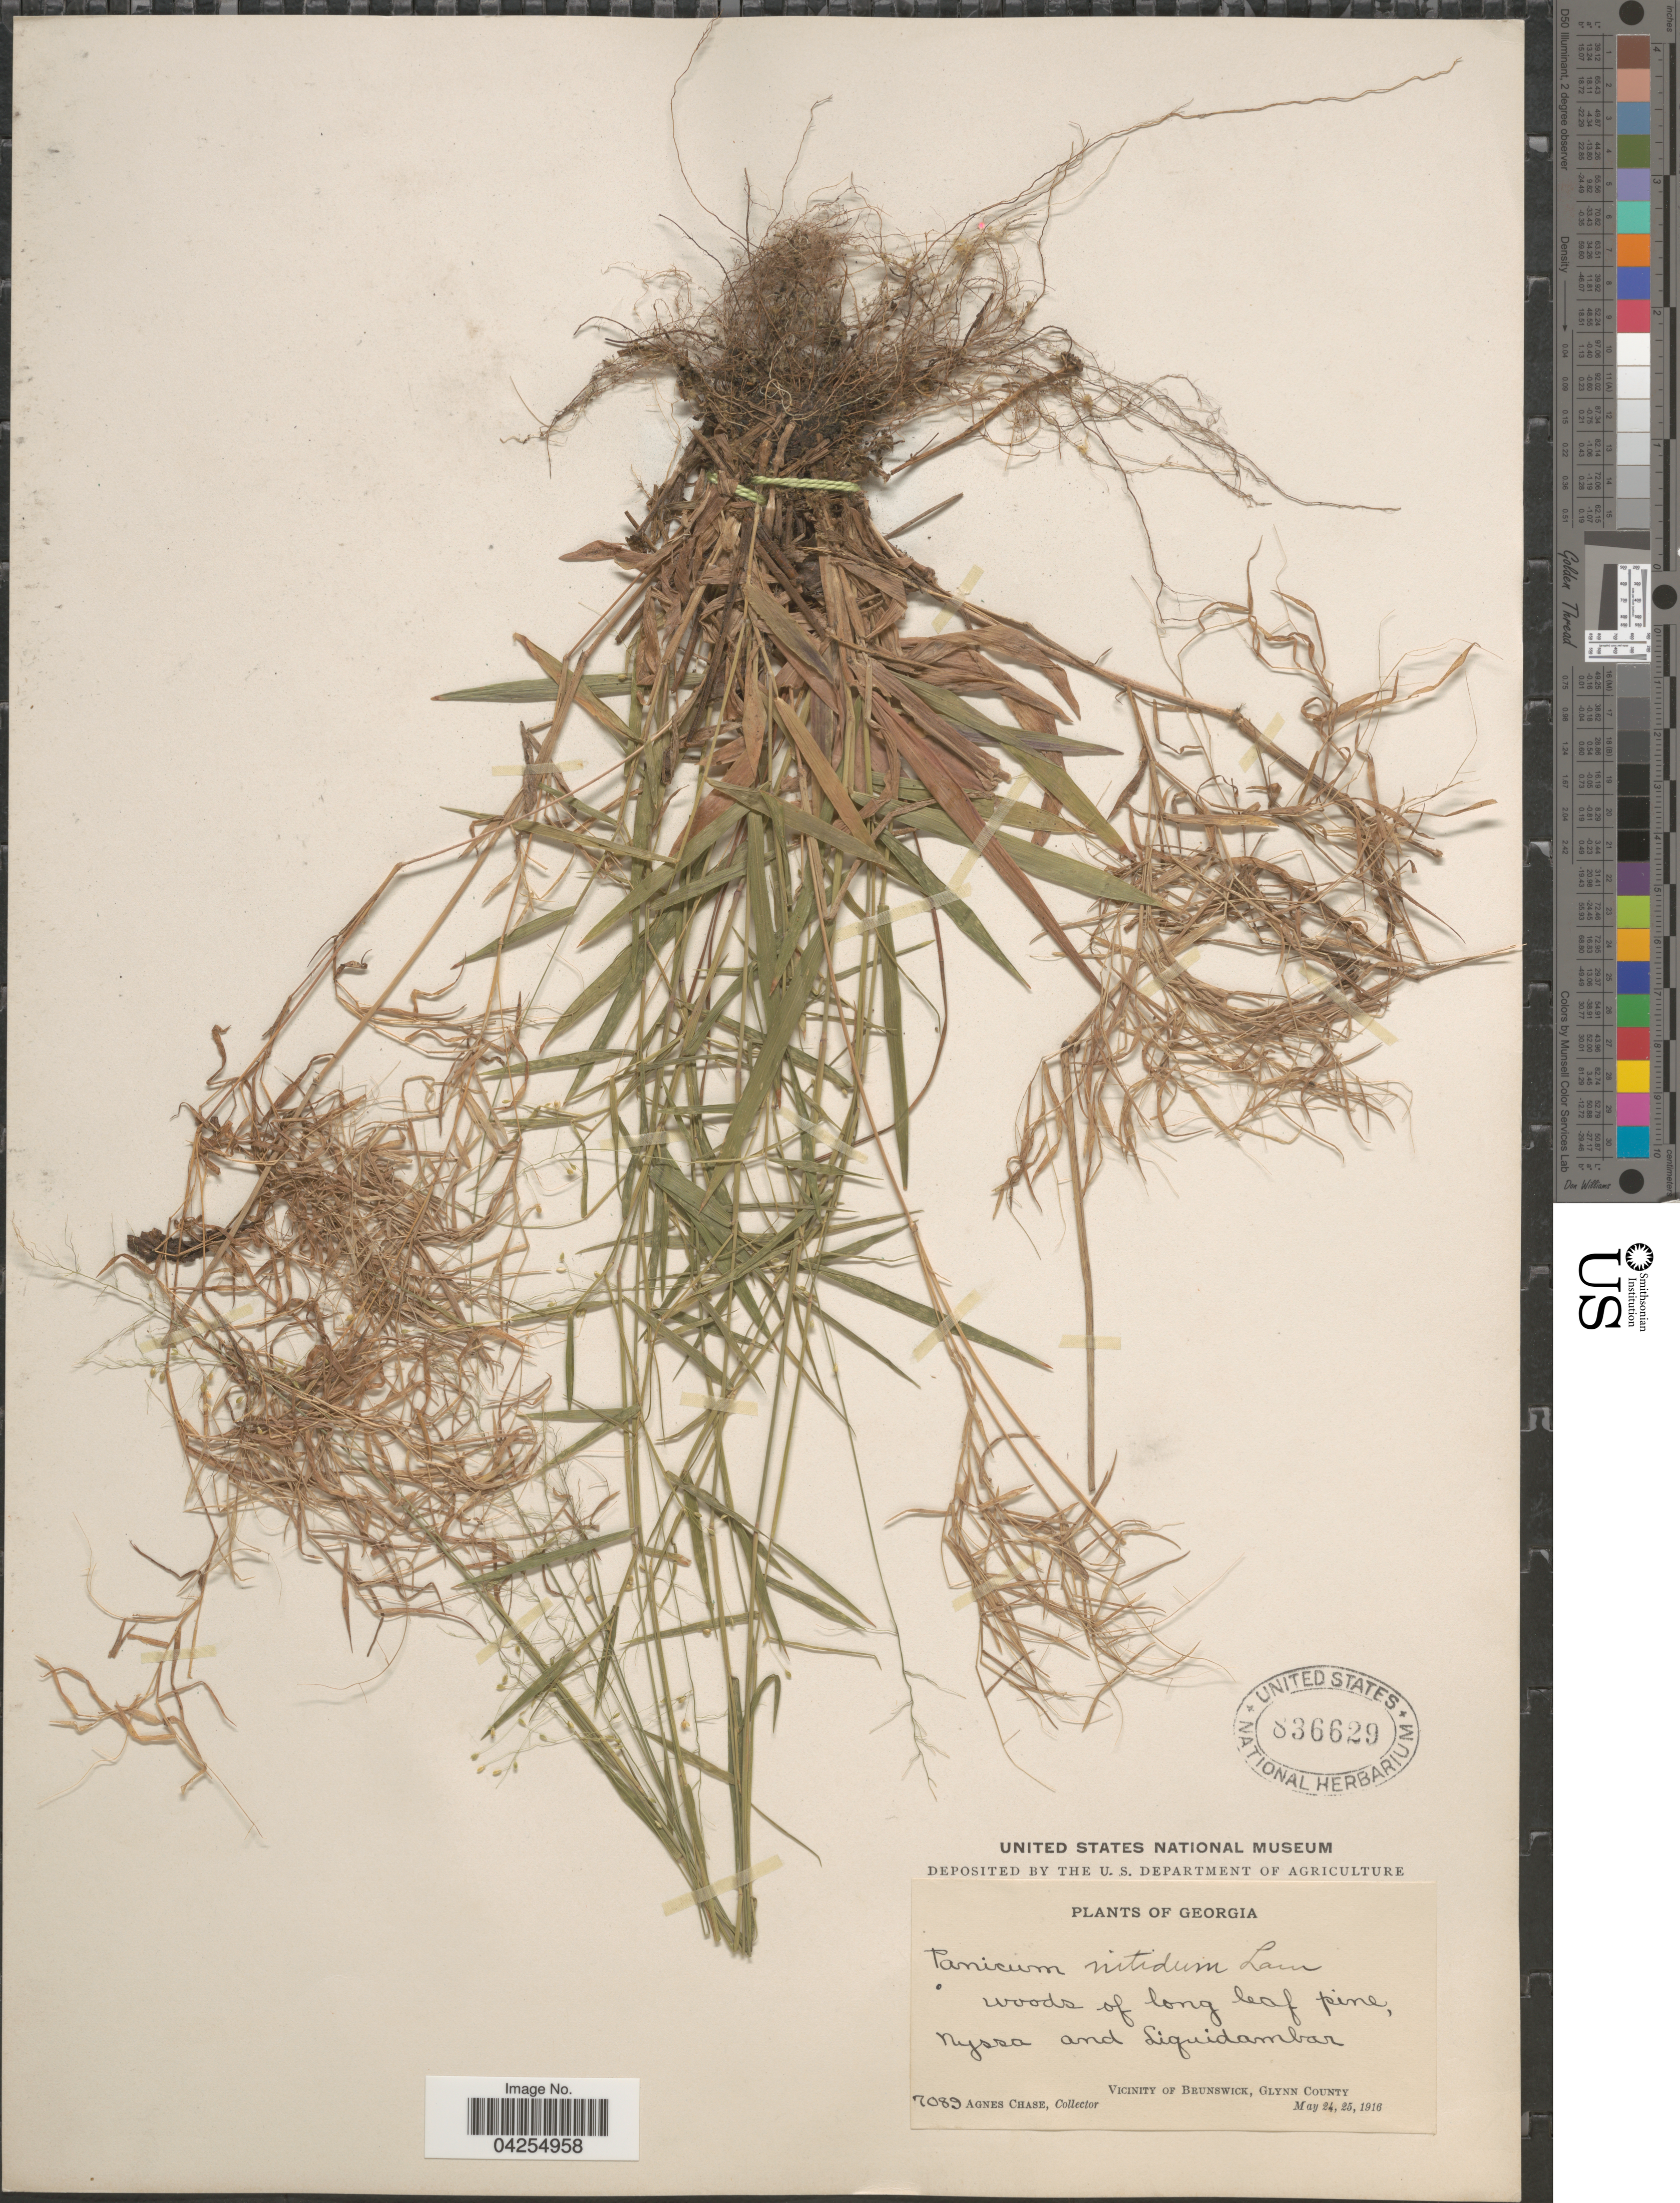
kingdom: Plantae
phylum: Tracheophyta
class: Liliopsida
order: Poales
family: Poaceae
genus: Dichanthelium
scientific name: Dichanthelium dichotomum var. dichotomum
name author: (L.) Gould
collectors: A. Chase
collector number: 7089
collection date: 1916-05-24/1916-05-25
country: United States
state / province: Georgia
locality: Vicinity of Brunswick, Glynn County.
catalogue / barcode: US 836629